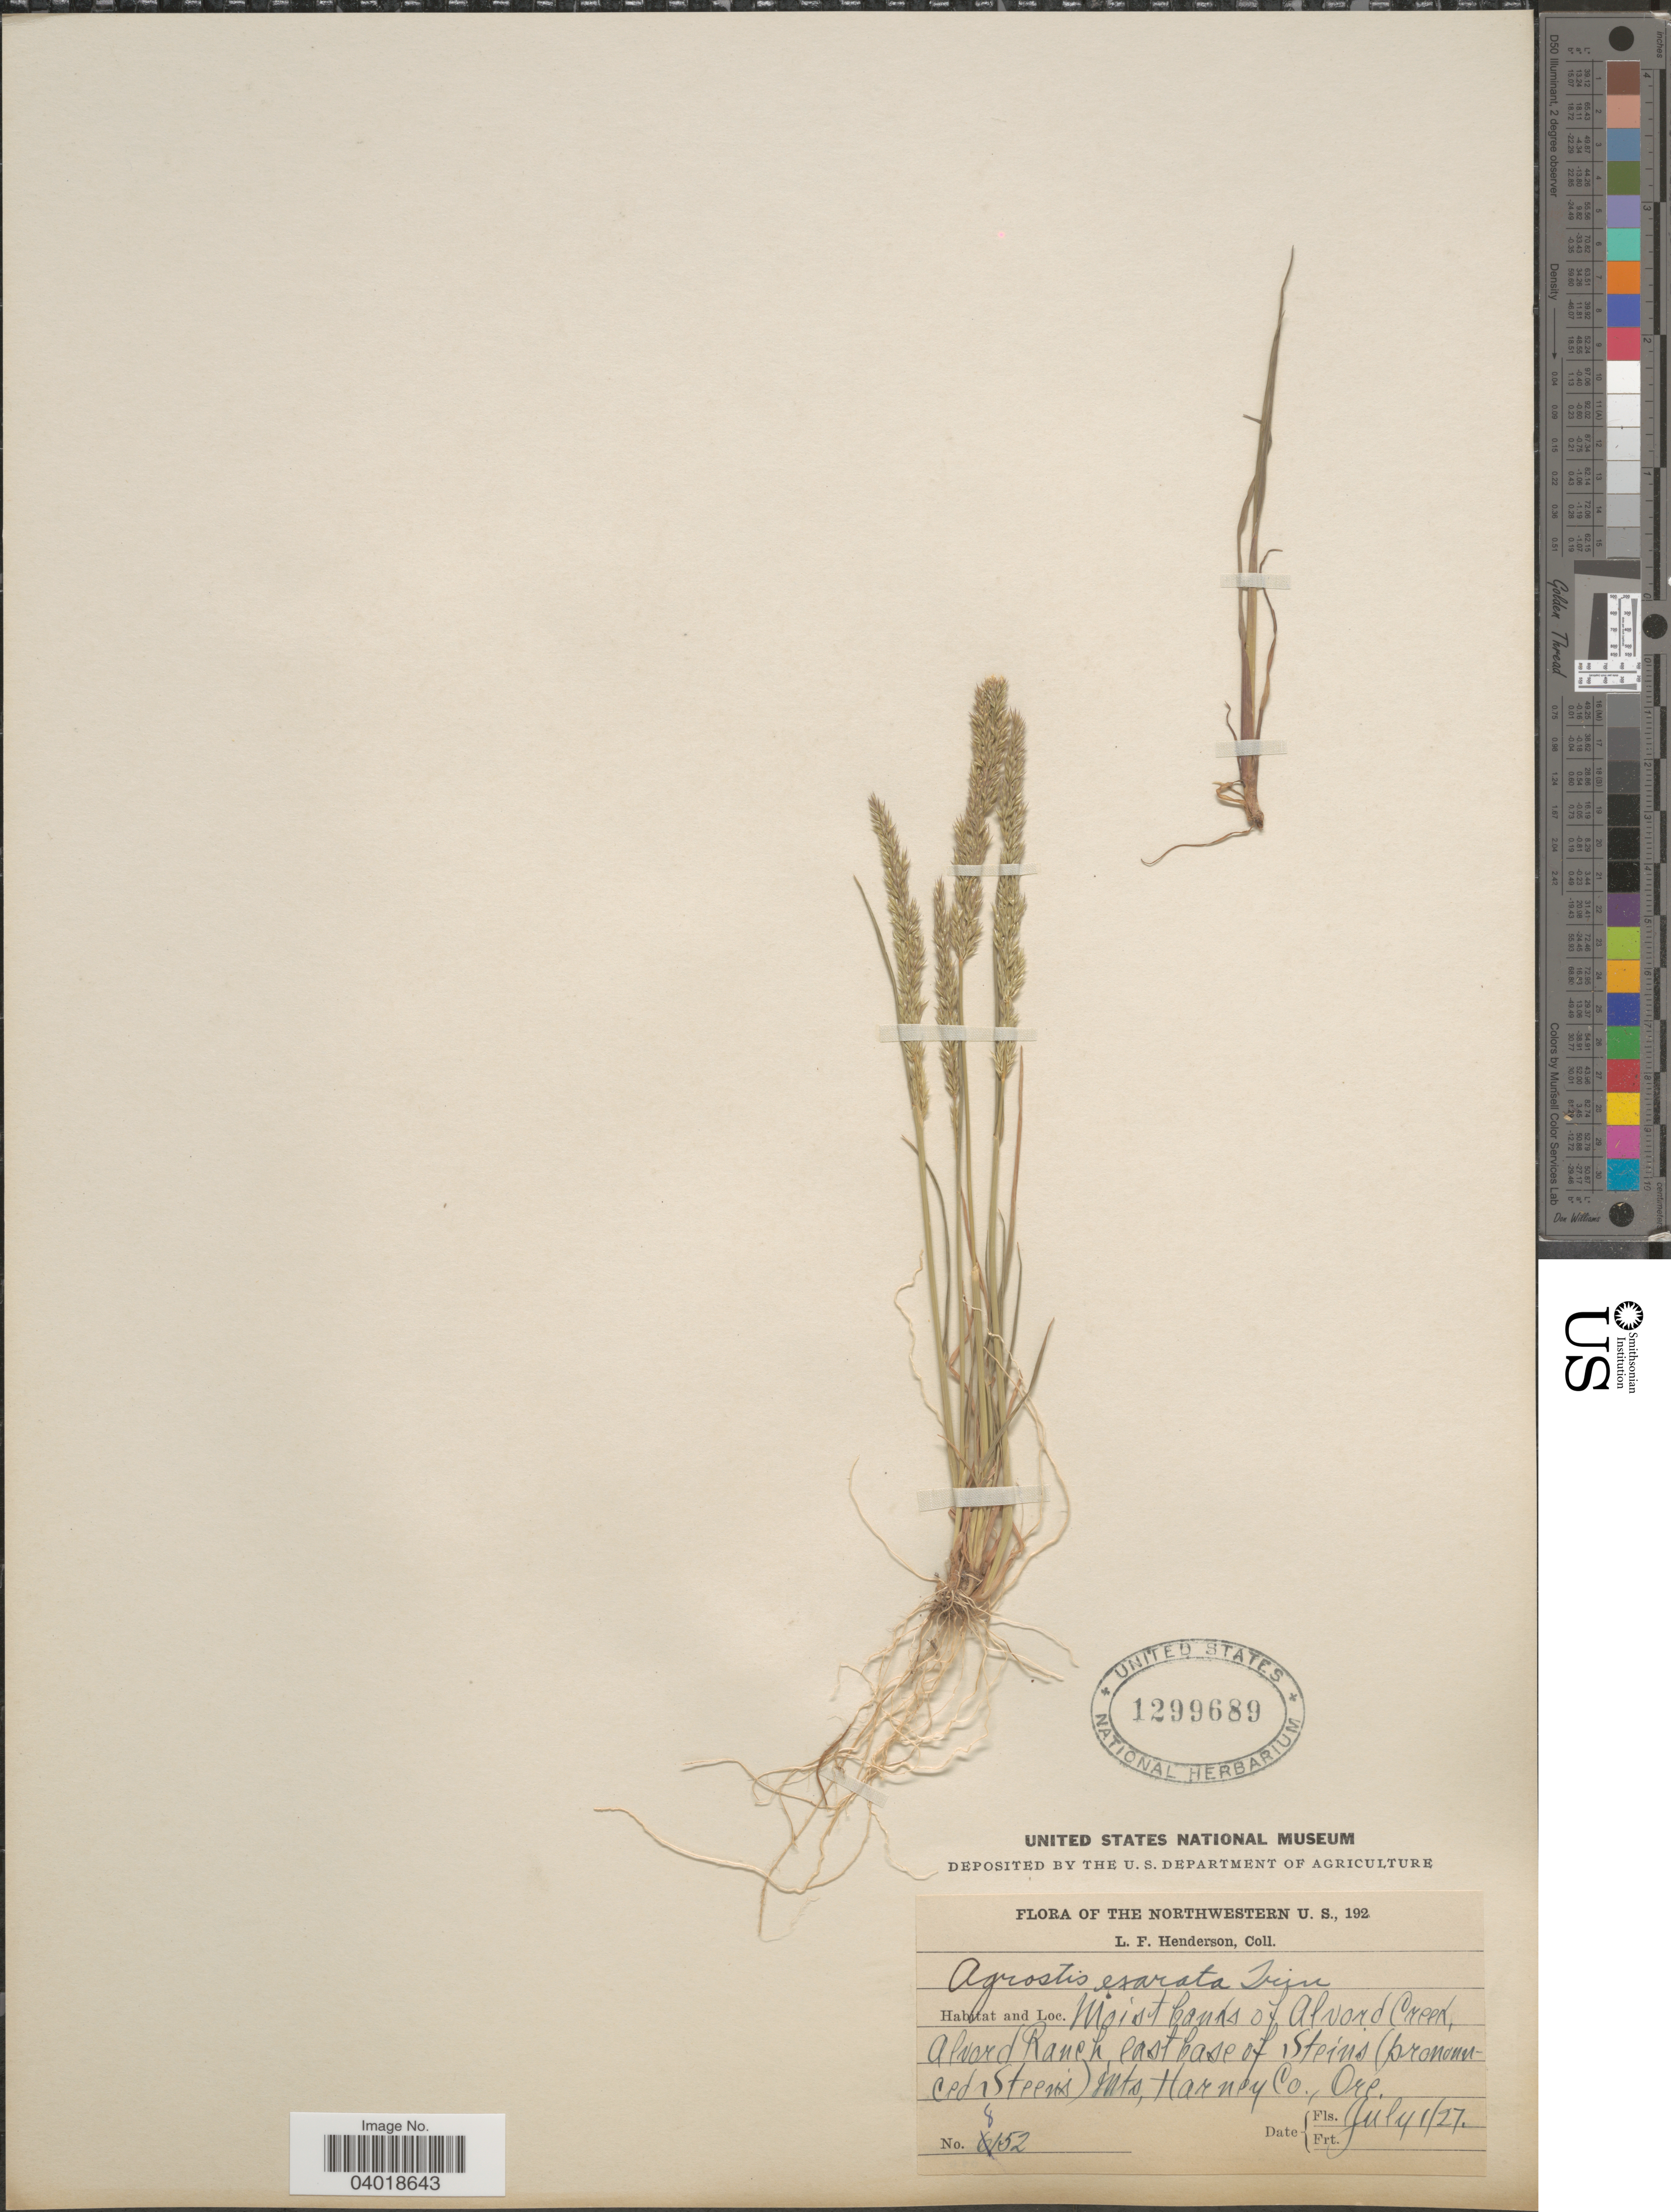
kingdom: Plantae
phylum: Tracheophyta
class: Liliopsida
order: Poales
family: Poaceae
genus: Agrostis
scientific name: Agrostis exarata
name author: Trin.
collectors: L. Henderson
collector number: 8152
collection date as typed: Transcribed d/m/y: 1/7/27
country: United States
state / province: Oregon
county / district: Harney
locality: Northwestern U.S. Moist banks of Alvord Creek, Alvord Ranch east base of Steins (pronounced Steens) Mts, Harney Co.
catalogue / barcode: US 1299689